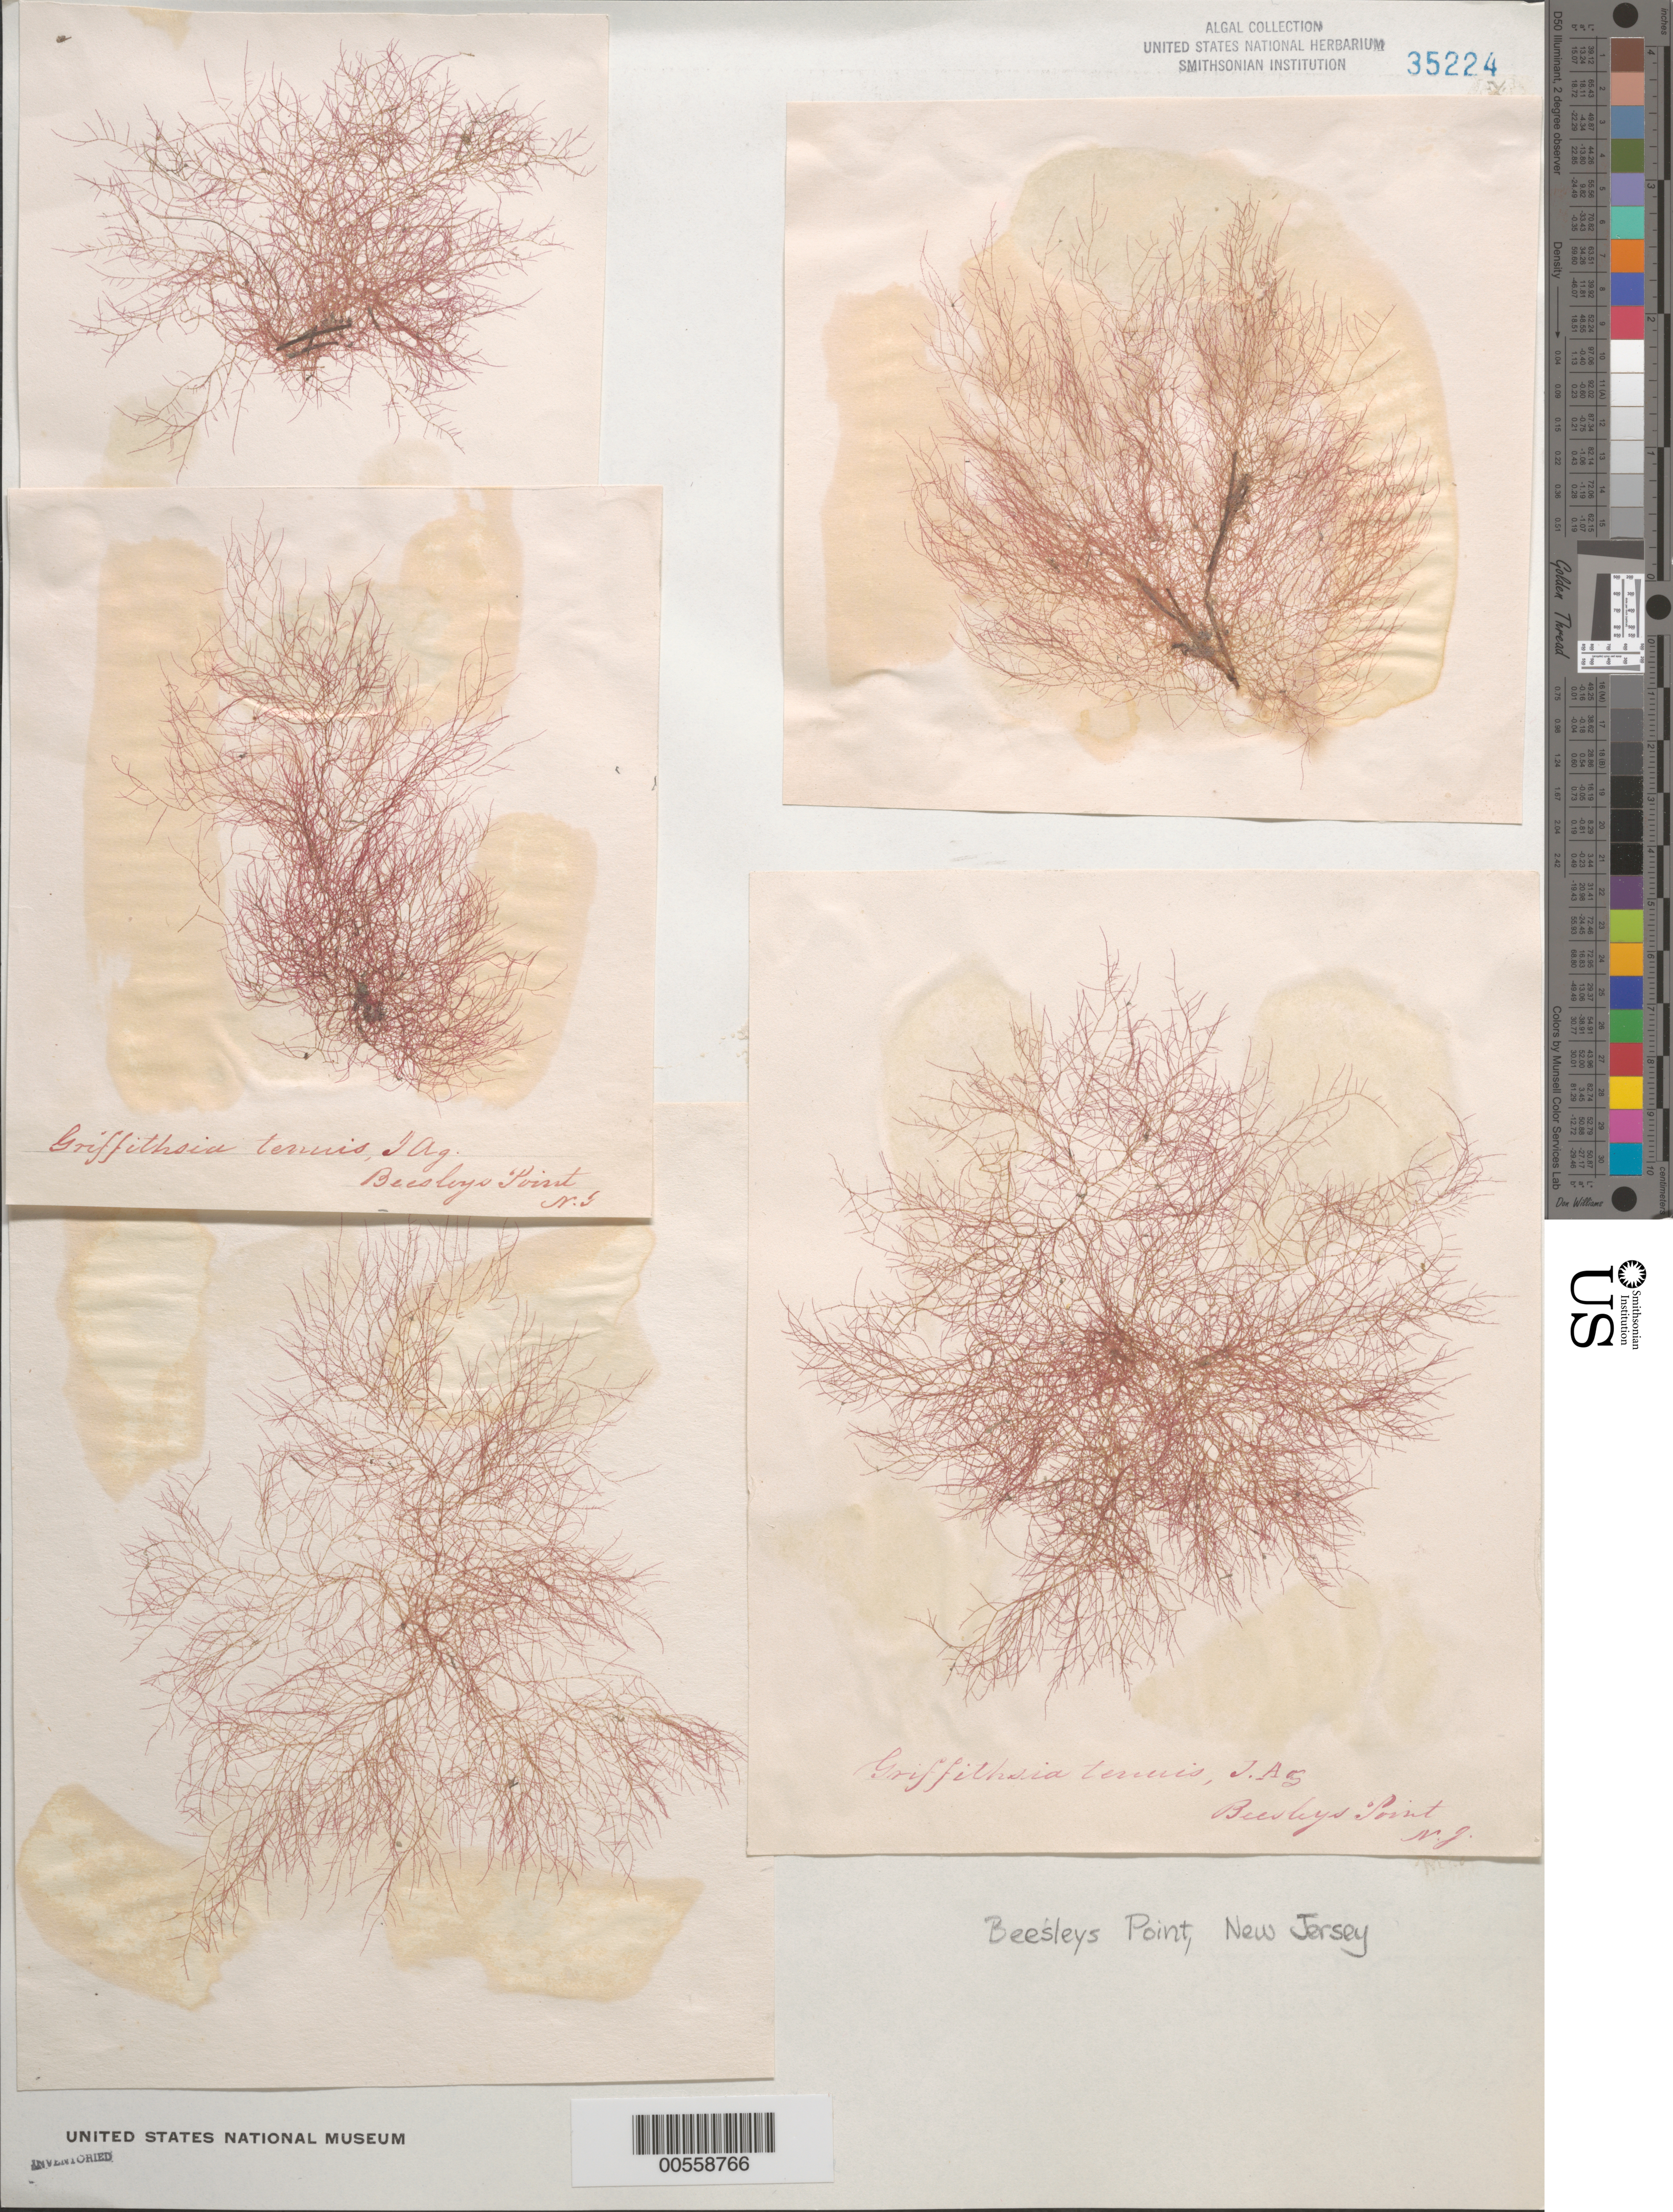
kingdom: Plantae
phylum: Rhodophyta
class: Florideophyceae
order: Ceramiales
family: Wrangeliaceae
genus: Anotrichium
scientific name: Anotrichium tenue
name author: (C. Agardh) Nägeli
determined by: Algae name updating Project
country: United States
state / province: New Jersey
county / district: Cape May County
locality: Beesleys Point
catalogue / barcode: US 35224